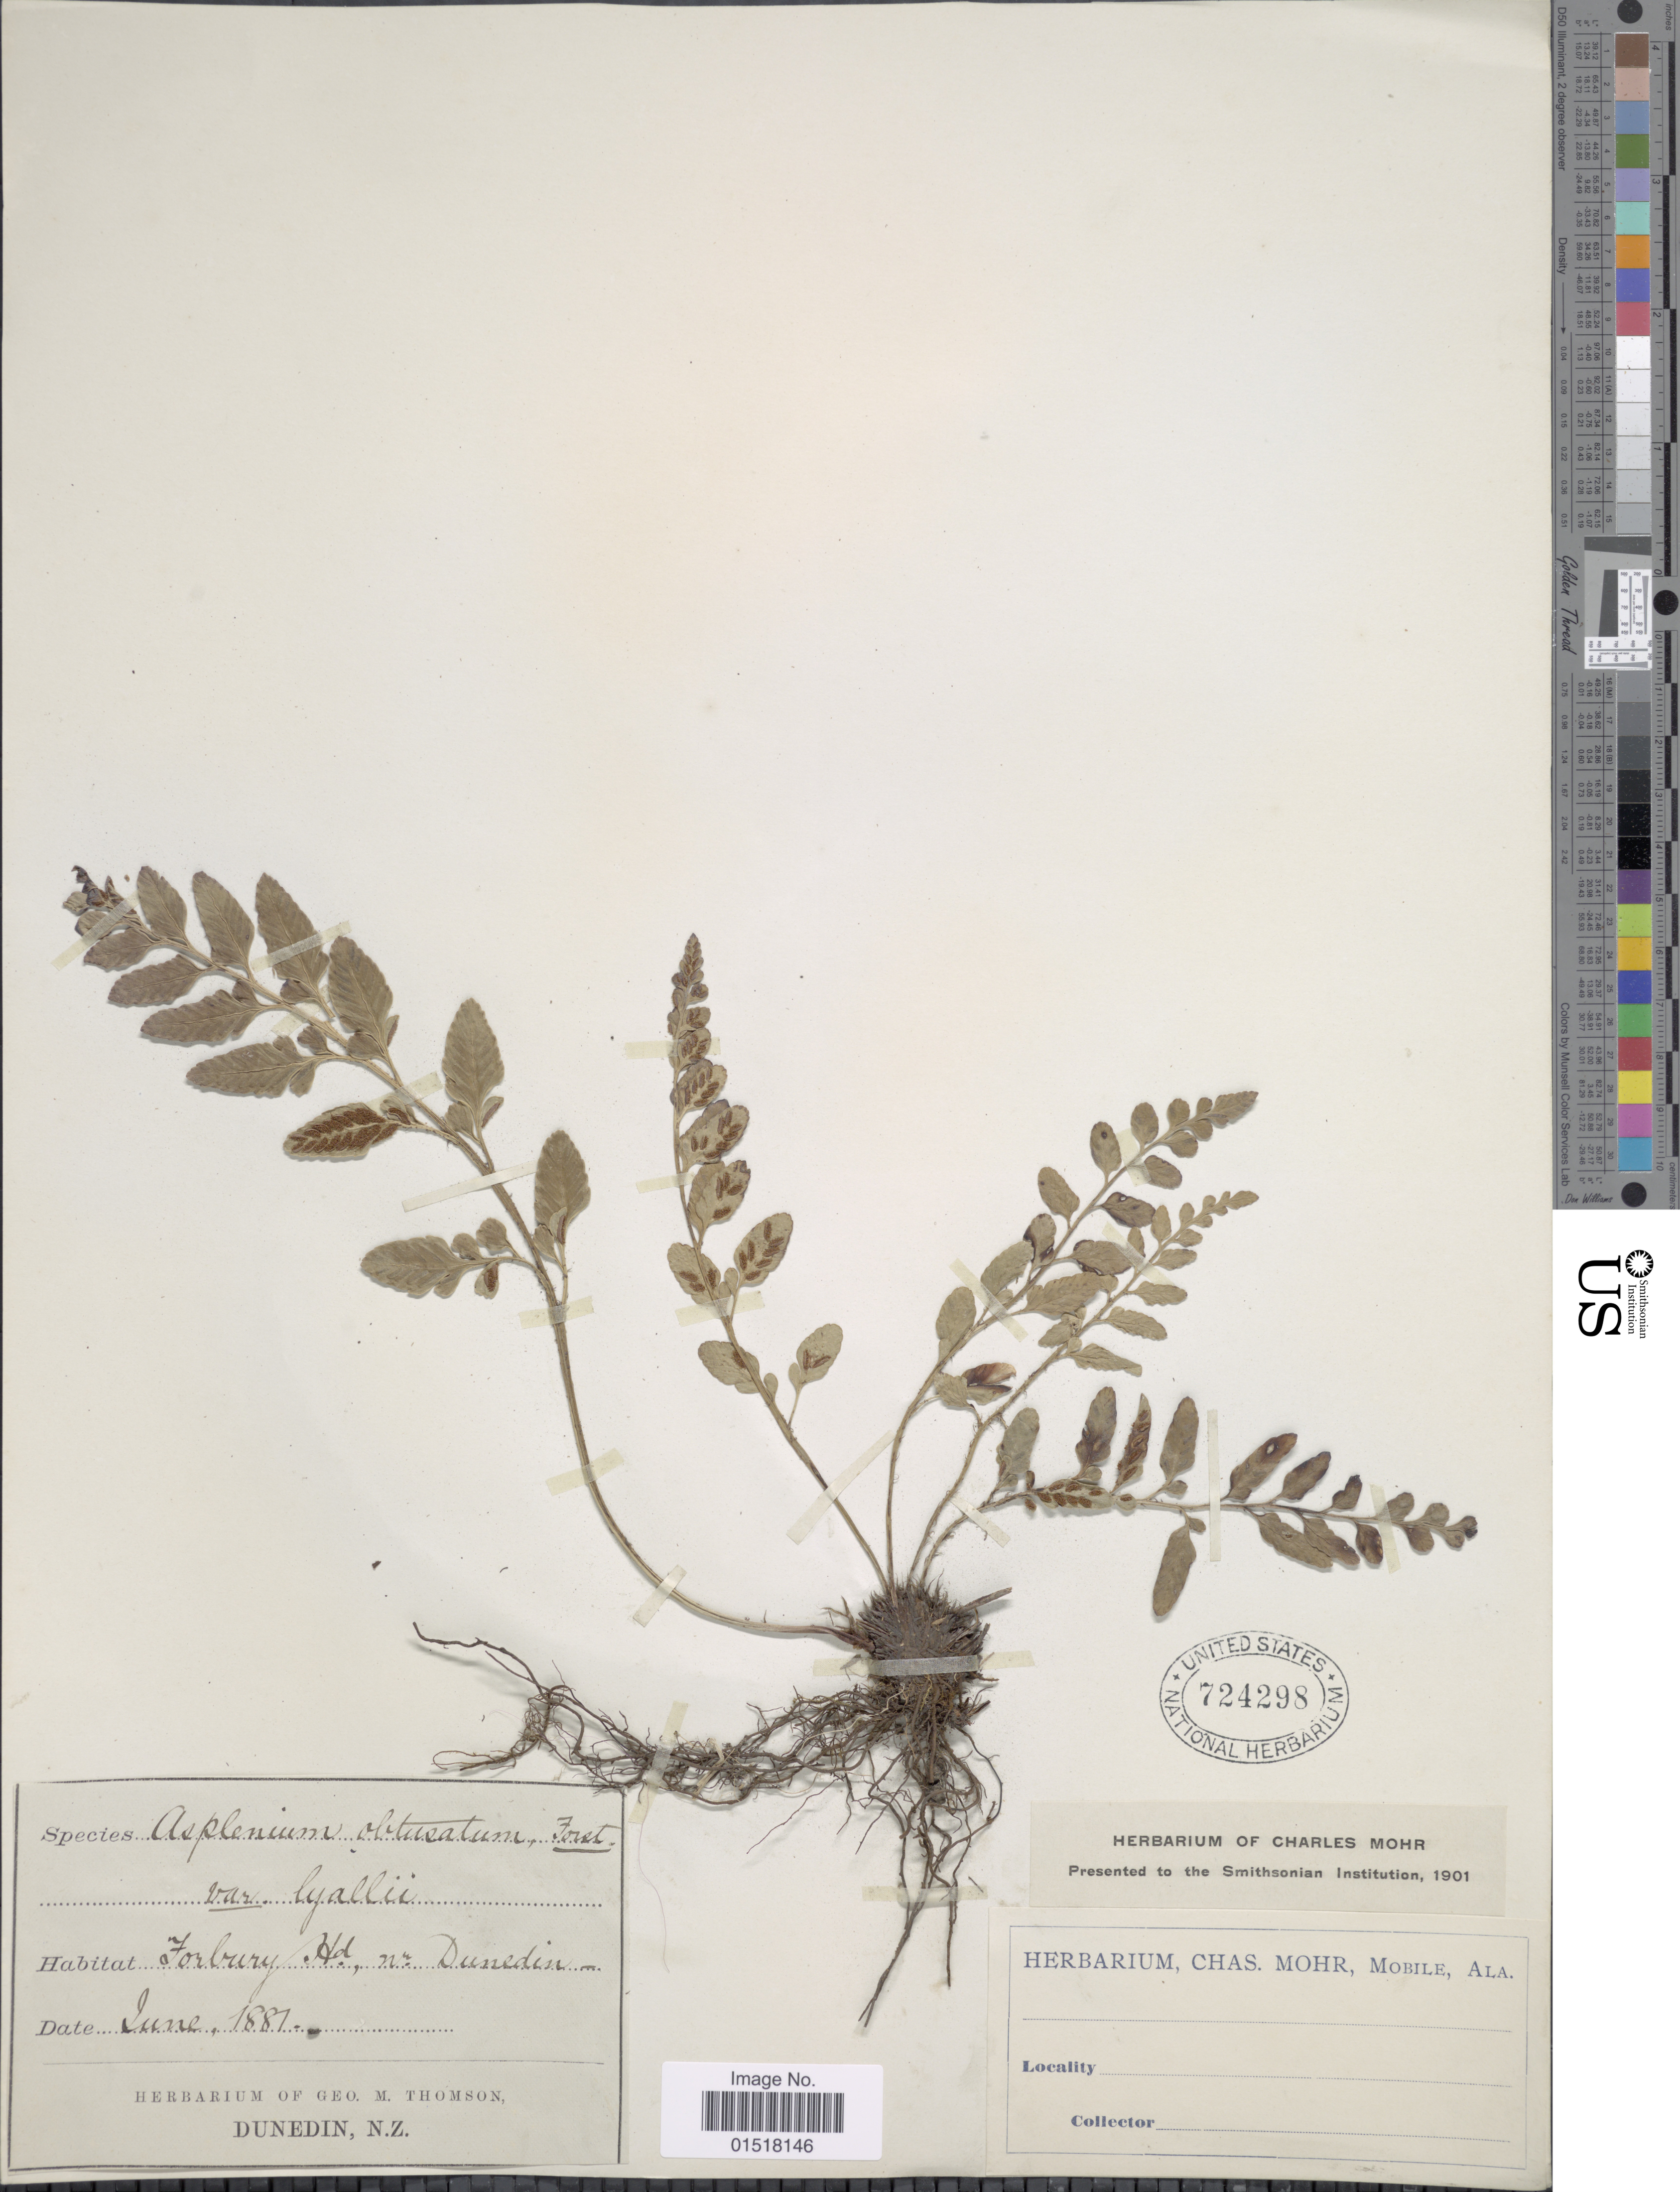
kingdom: Plantae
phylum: Tracheophyta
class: Polypodiopsida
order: Polypodiales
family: Aspleniaceae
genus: Asplenium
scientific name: Asplenium obtusatum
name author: G. Forst.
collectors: ex herb. Geo. M. Thomson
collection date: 1881-06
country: New Zealand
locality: Forbury Hd., nr. Dunedin.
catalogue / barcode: US 724298